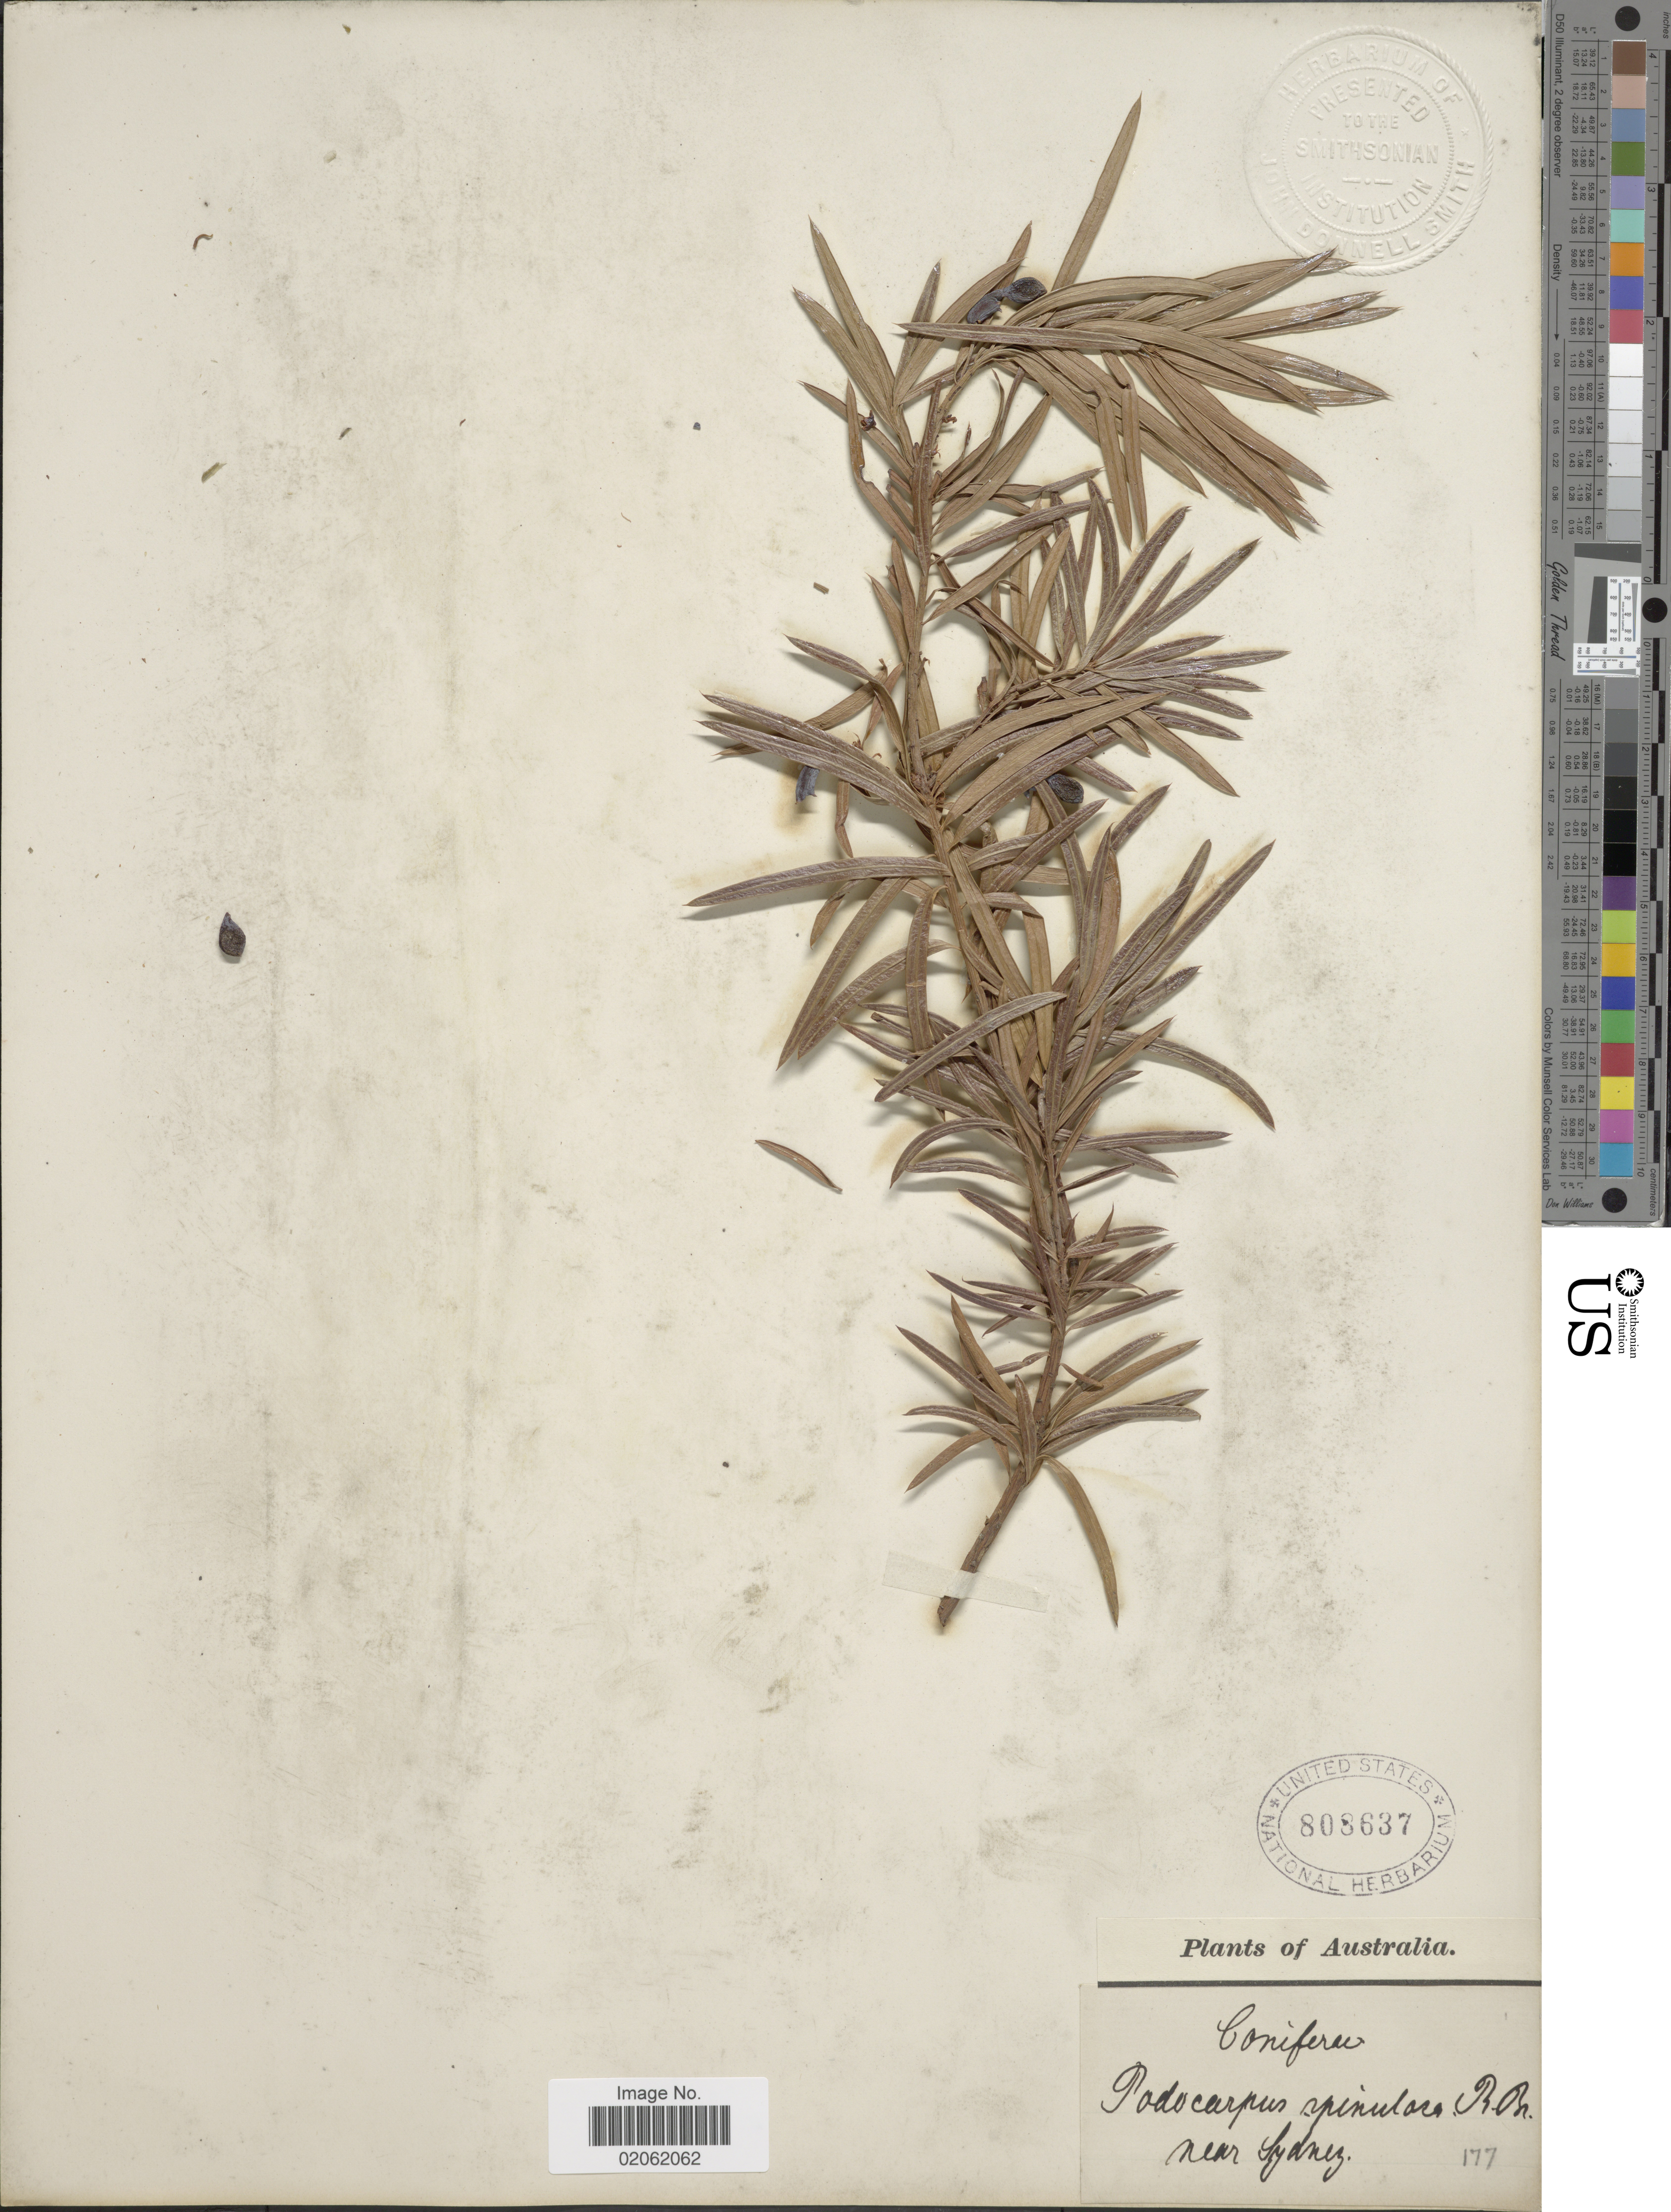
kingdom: Plantae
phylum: Tracheophyta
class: Pinopsida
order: Pinales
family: Podocarpaceae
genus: Podocarpus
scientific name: Podocarpus spinulosus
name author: (Sm.) R. Br. ex Mirbel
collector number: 177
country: Australia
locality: Near Sydney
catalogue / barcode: US 808637